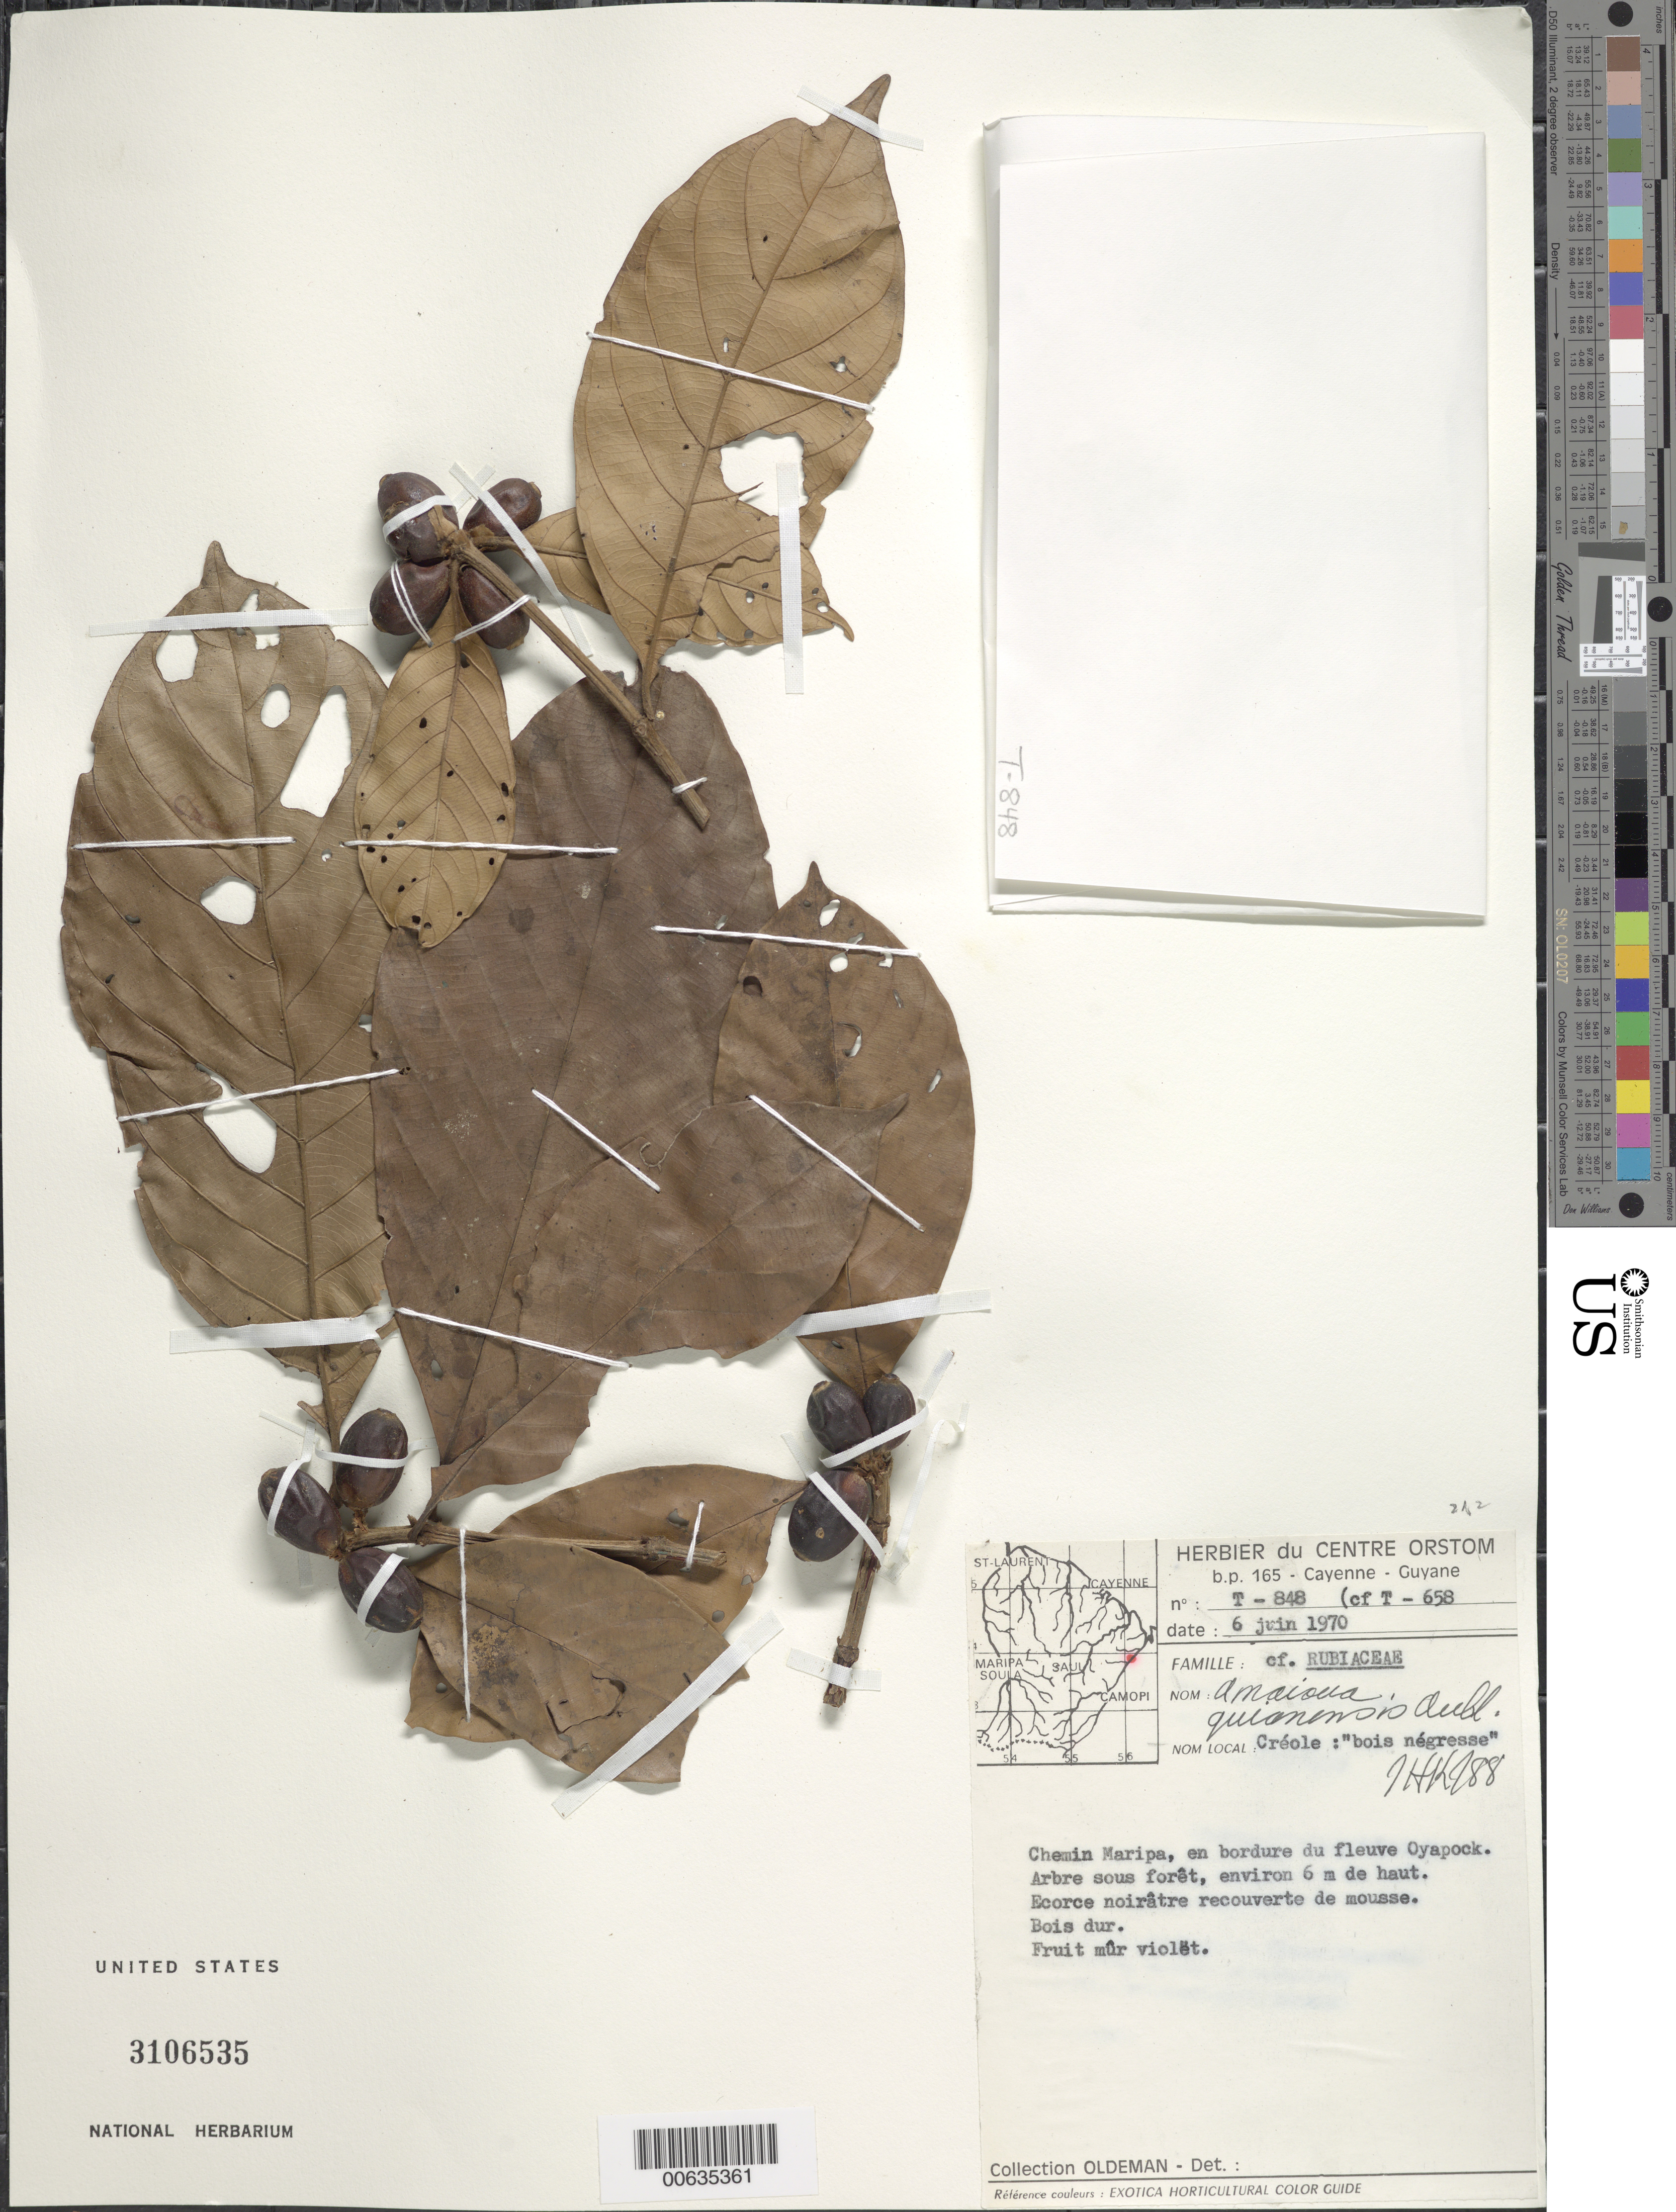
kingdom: Plantae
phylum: Tracheophyta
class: Magnoliopsida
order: Gentianales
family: Rubiaceae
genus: Amaioua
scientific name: Amaioua guianensis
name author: Aubl.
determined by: Kirkbride, J. H.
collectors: R. Oldeman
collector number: T 848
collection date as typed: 6-Jun-70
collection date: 1970-06-06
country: French Guiana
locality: Chemin Maripa, en bordure du fleuve Oyapock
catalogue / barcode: US 3106535